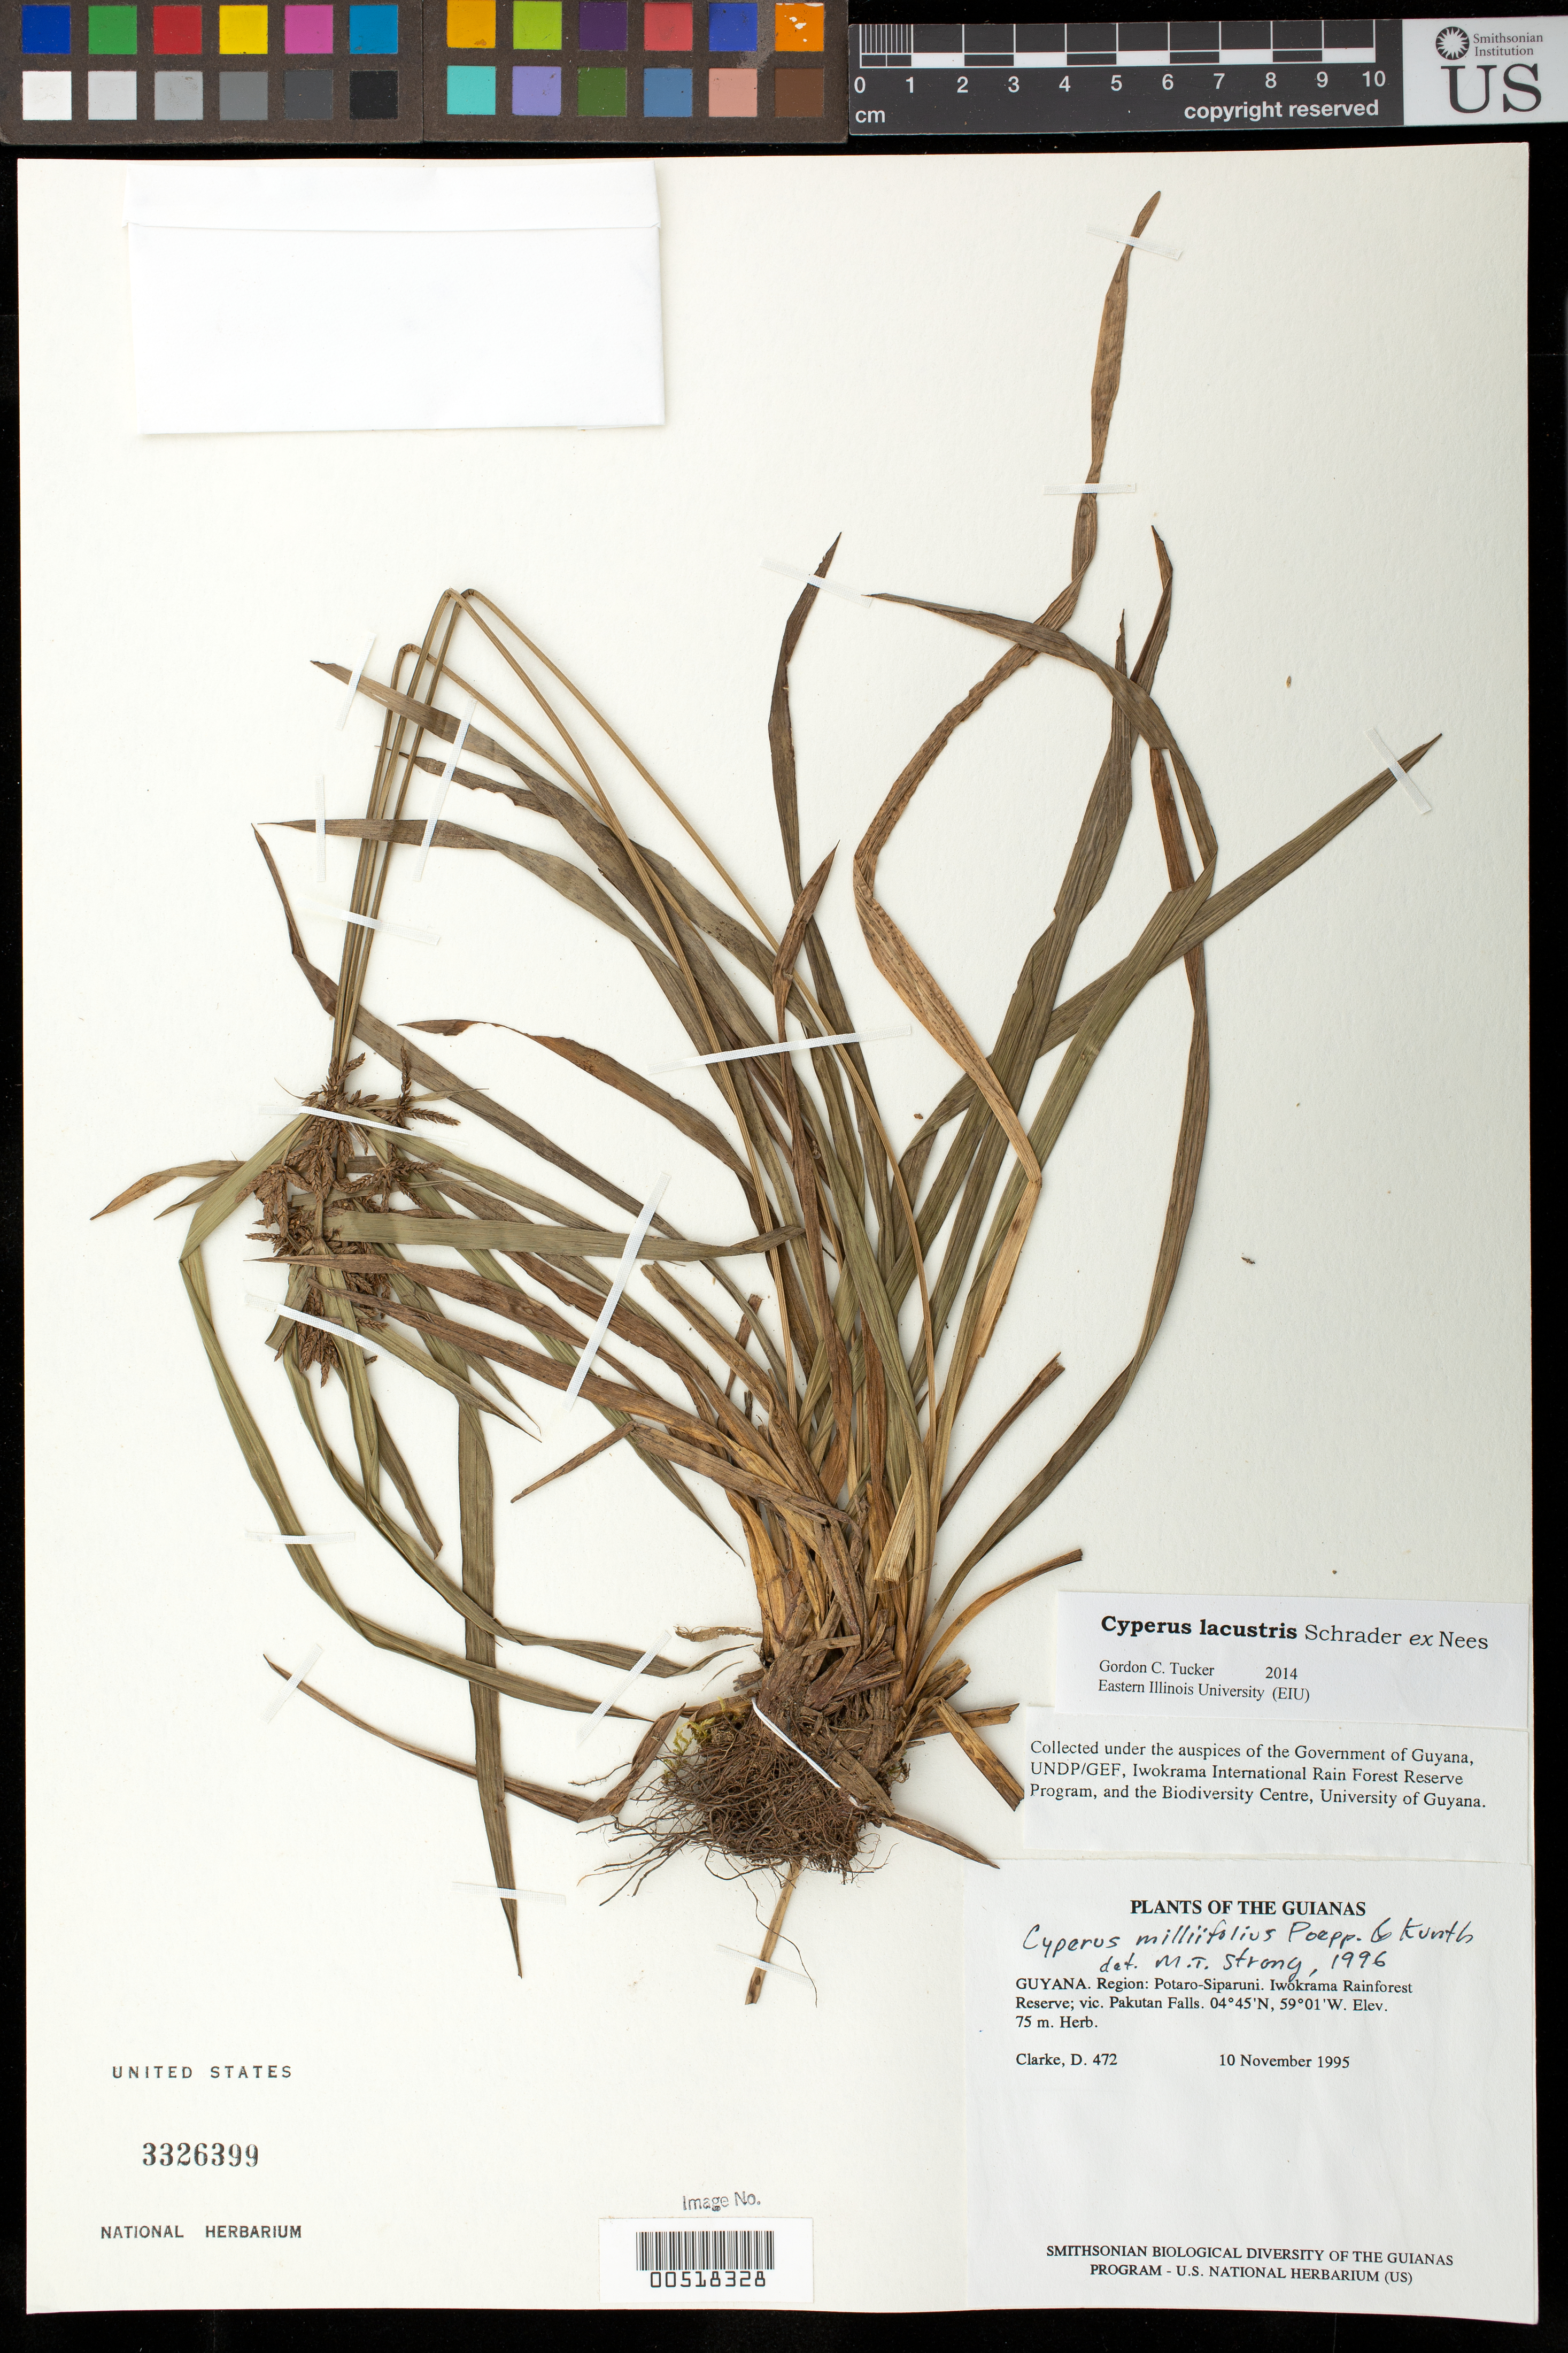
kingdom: Plantae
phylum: Tracheophyta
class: Liliopsida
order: Poales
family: Cyperaceae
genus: Cyperus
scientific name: Cyperus lacustris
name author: Schrad. ex Nees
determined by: Tucker, G. C.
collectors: H. D. Clarke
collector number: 472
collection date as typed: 10 November 1995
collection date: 1995-11-10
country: Guyana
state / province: Potaro-Siparuni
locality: Iwokrama Rainforest Reserve; vic. Pakutau Falls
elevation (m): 75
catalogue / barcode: US 3326399